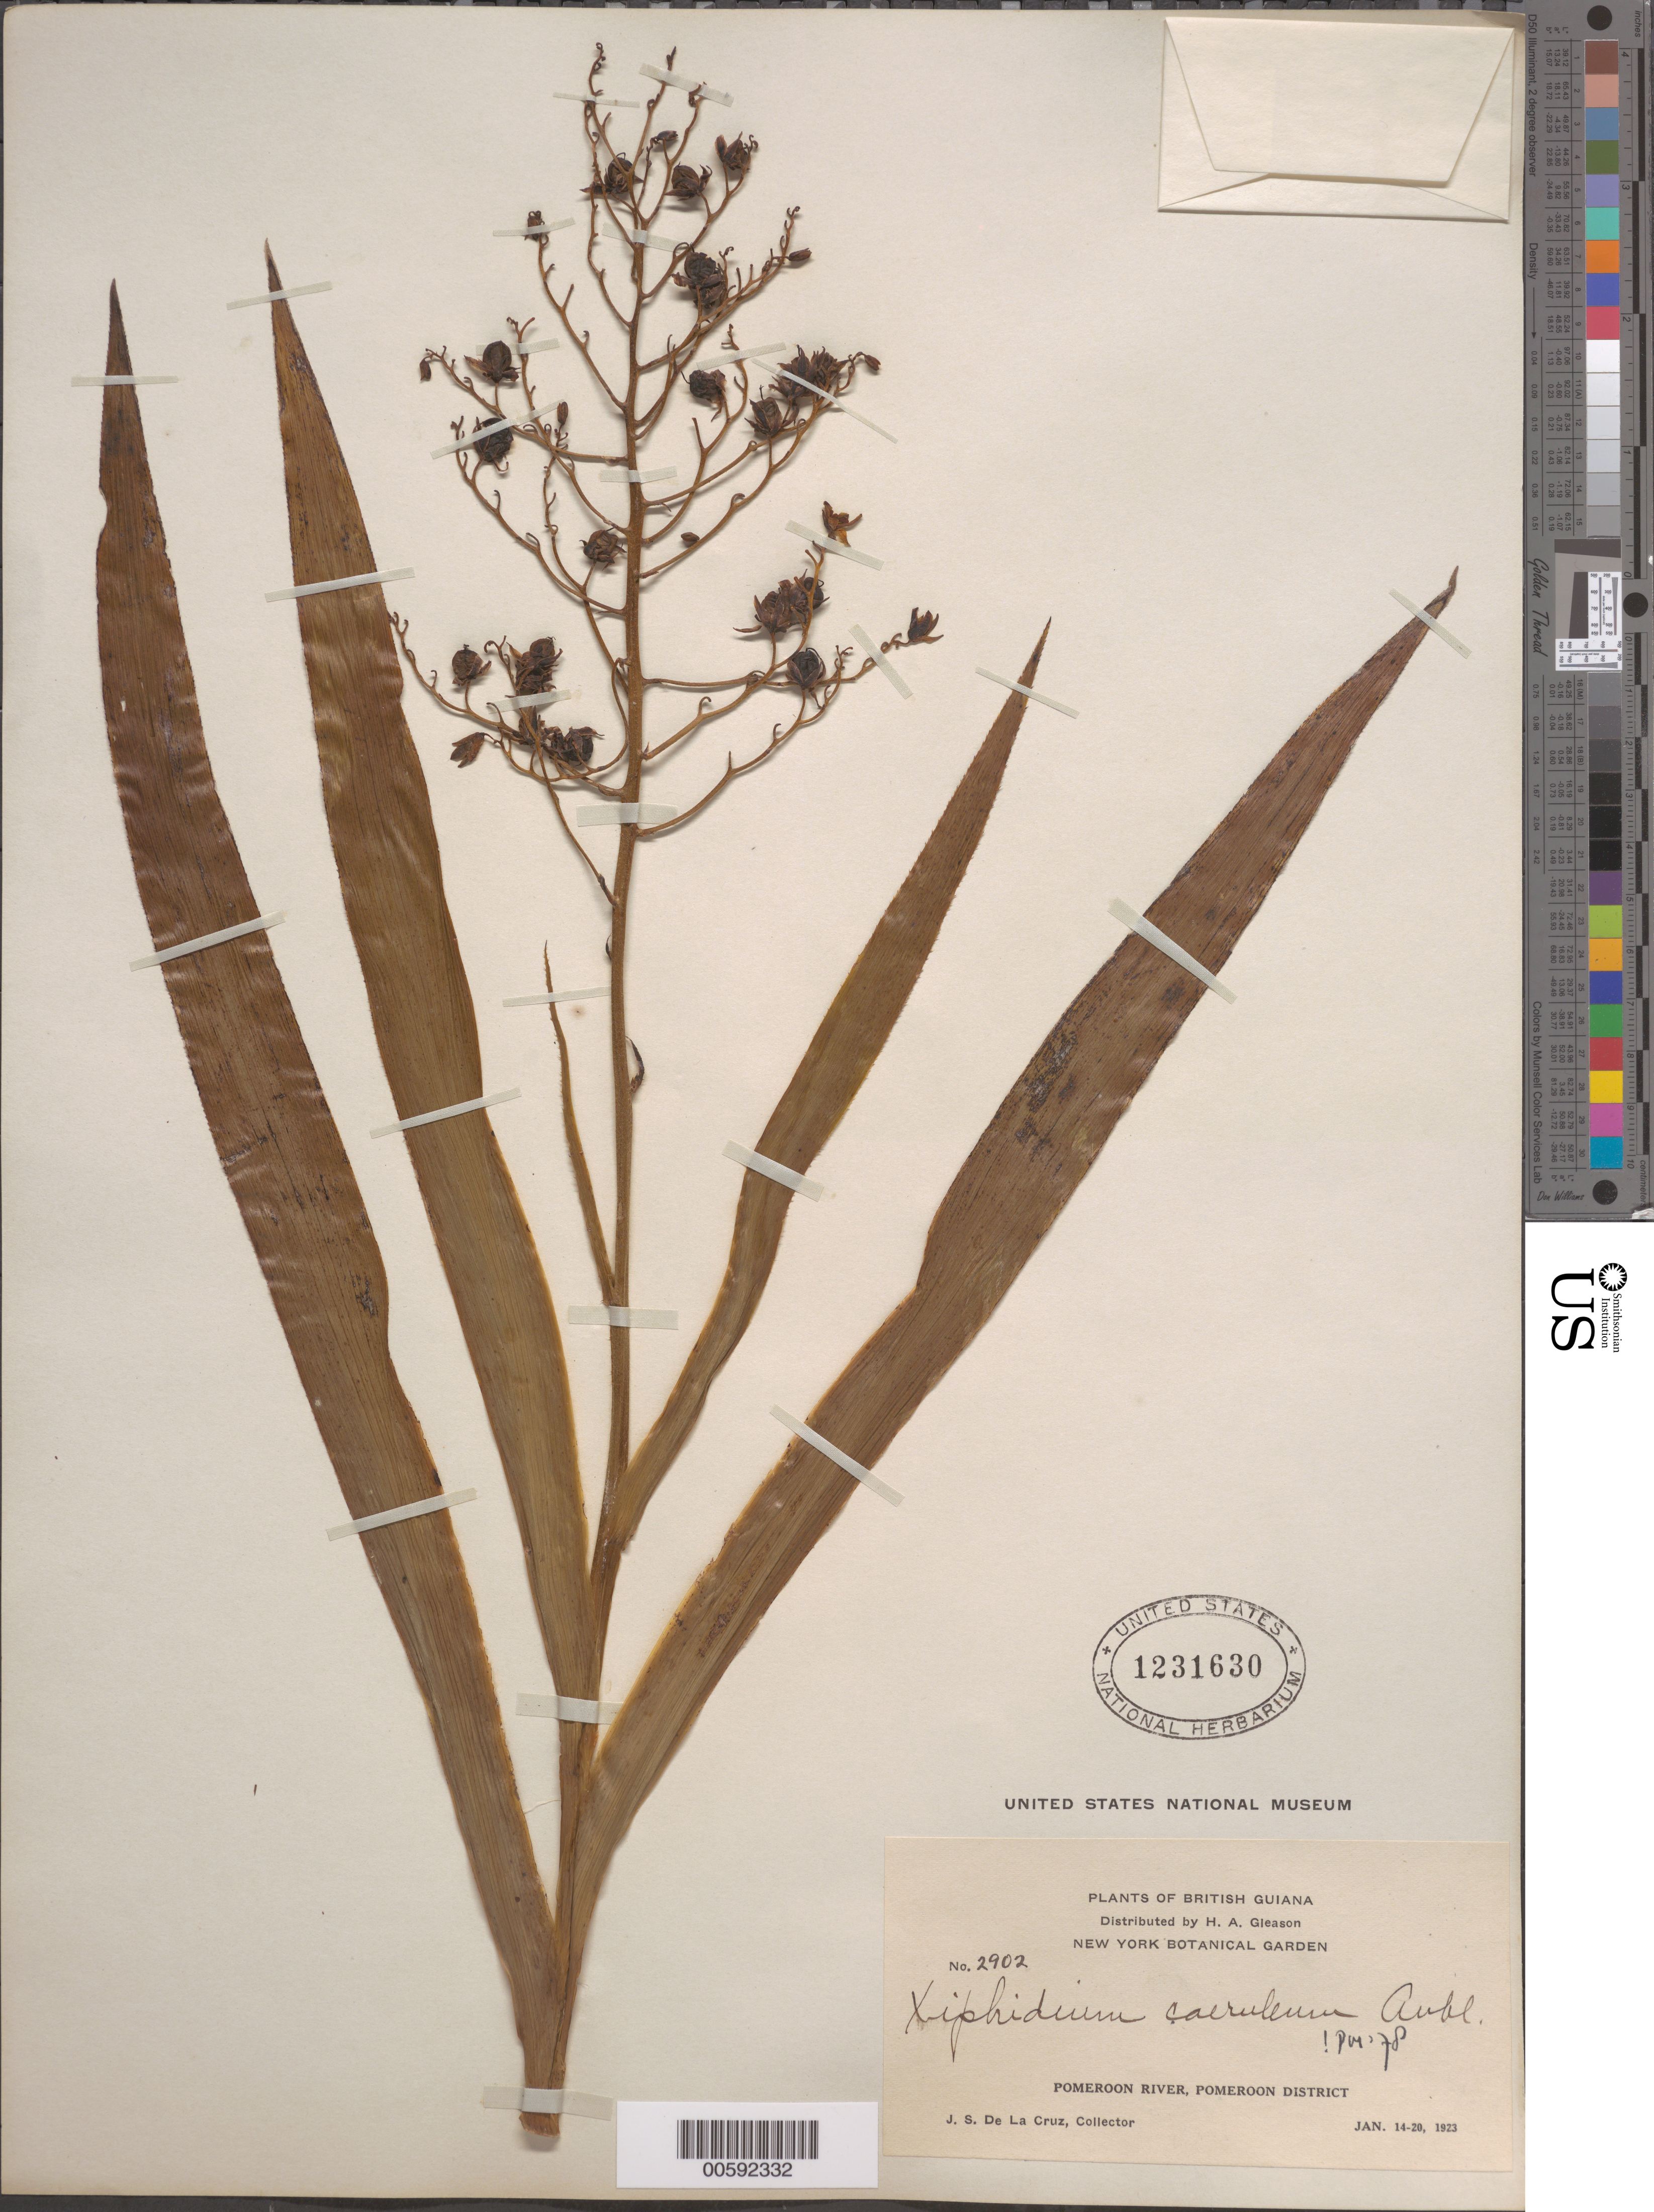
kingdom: Plantae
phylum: Tracheophyta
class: Liliopsida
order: Commelinales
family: Haemodoraceae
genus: Xiphidium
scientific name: Xiphidium caeruleum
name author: Aubl.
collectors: J. S. de la Cruz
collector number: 2902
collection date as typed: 14 Jan 1923 to 20 Jan 1923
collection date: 1923-01-14/1923-01-20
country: Guyana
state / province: Pomeroon-Supenaam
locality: Pomeroon River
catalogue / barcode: US 1231630